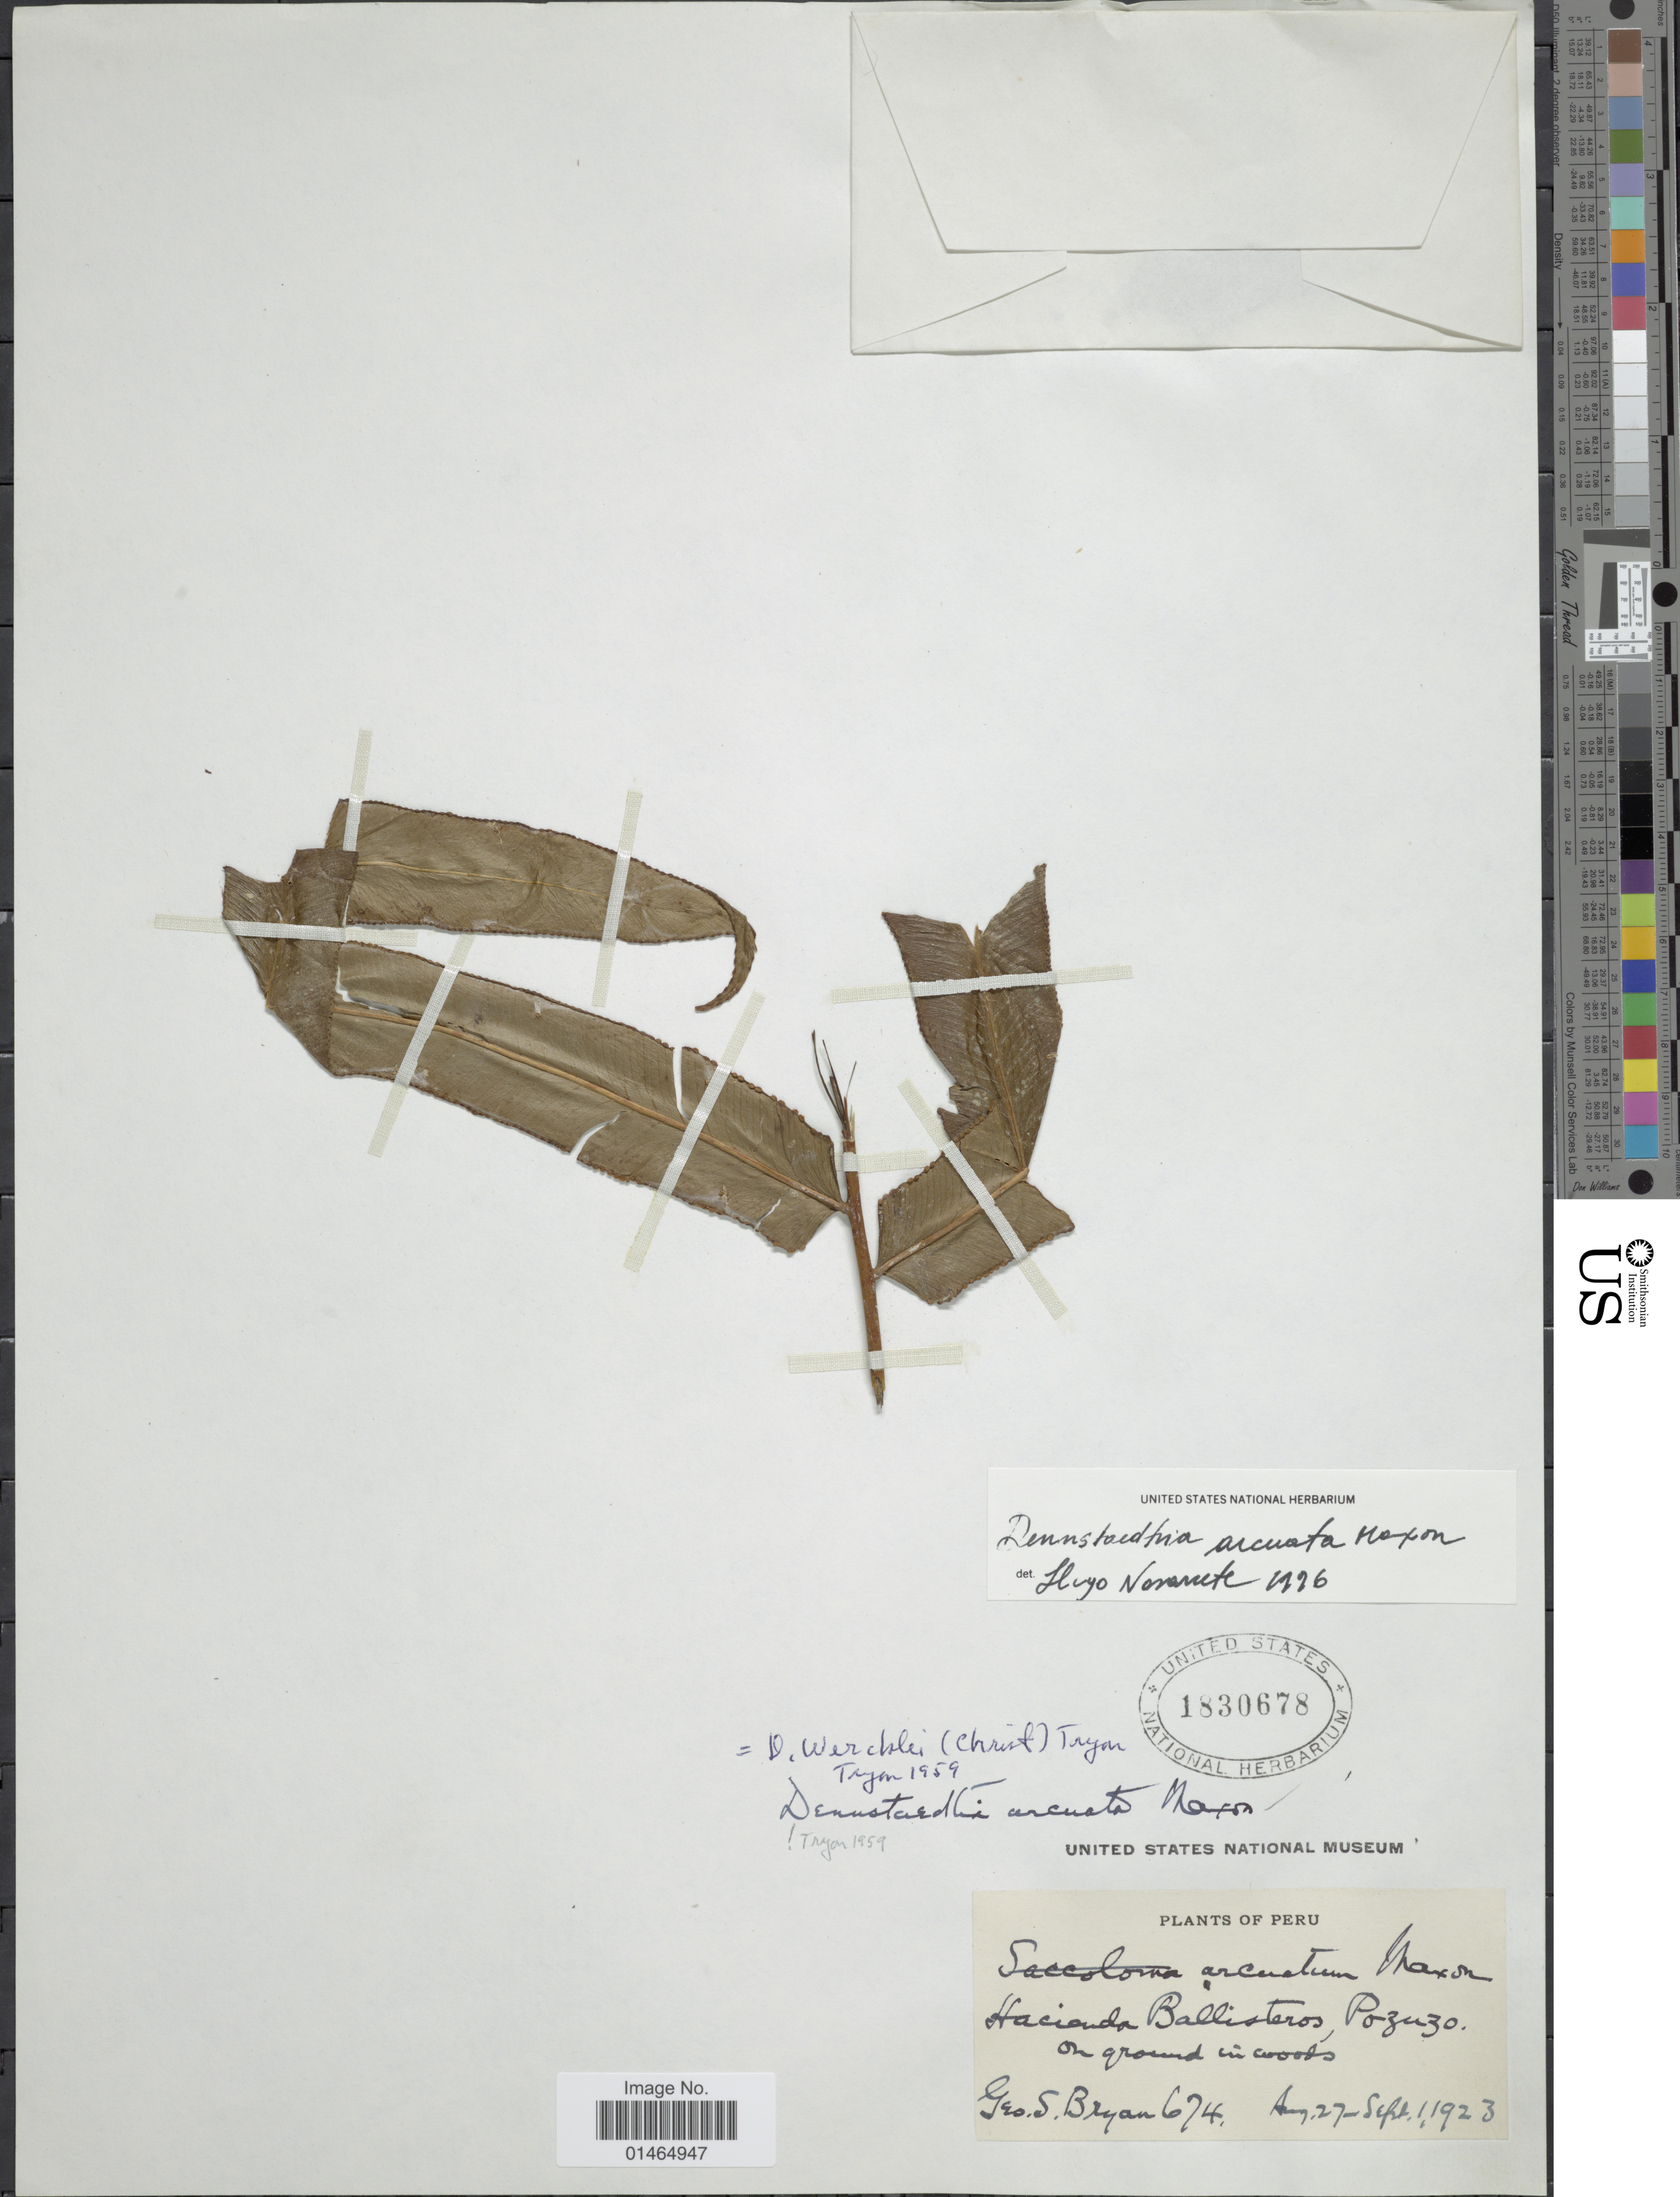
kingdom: Plantae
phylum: Tracheophyta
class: Polypodiopsida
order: Polypodiales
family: Dennstaedtiaceae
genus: Dennstaedtia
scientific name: Dennstaedtia wercklei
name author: (Christ) R.M. Tryon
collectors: G. S. Bryan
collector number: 674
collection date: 1923-08-27/1923-09-01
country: Peru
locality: Hacienda Ballisteros, Pozuzo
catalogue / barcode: US 1830678